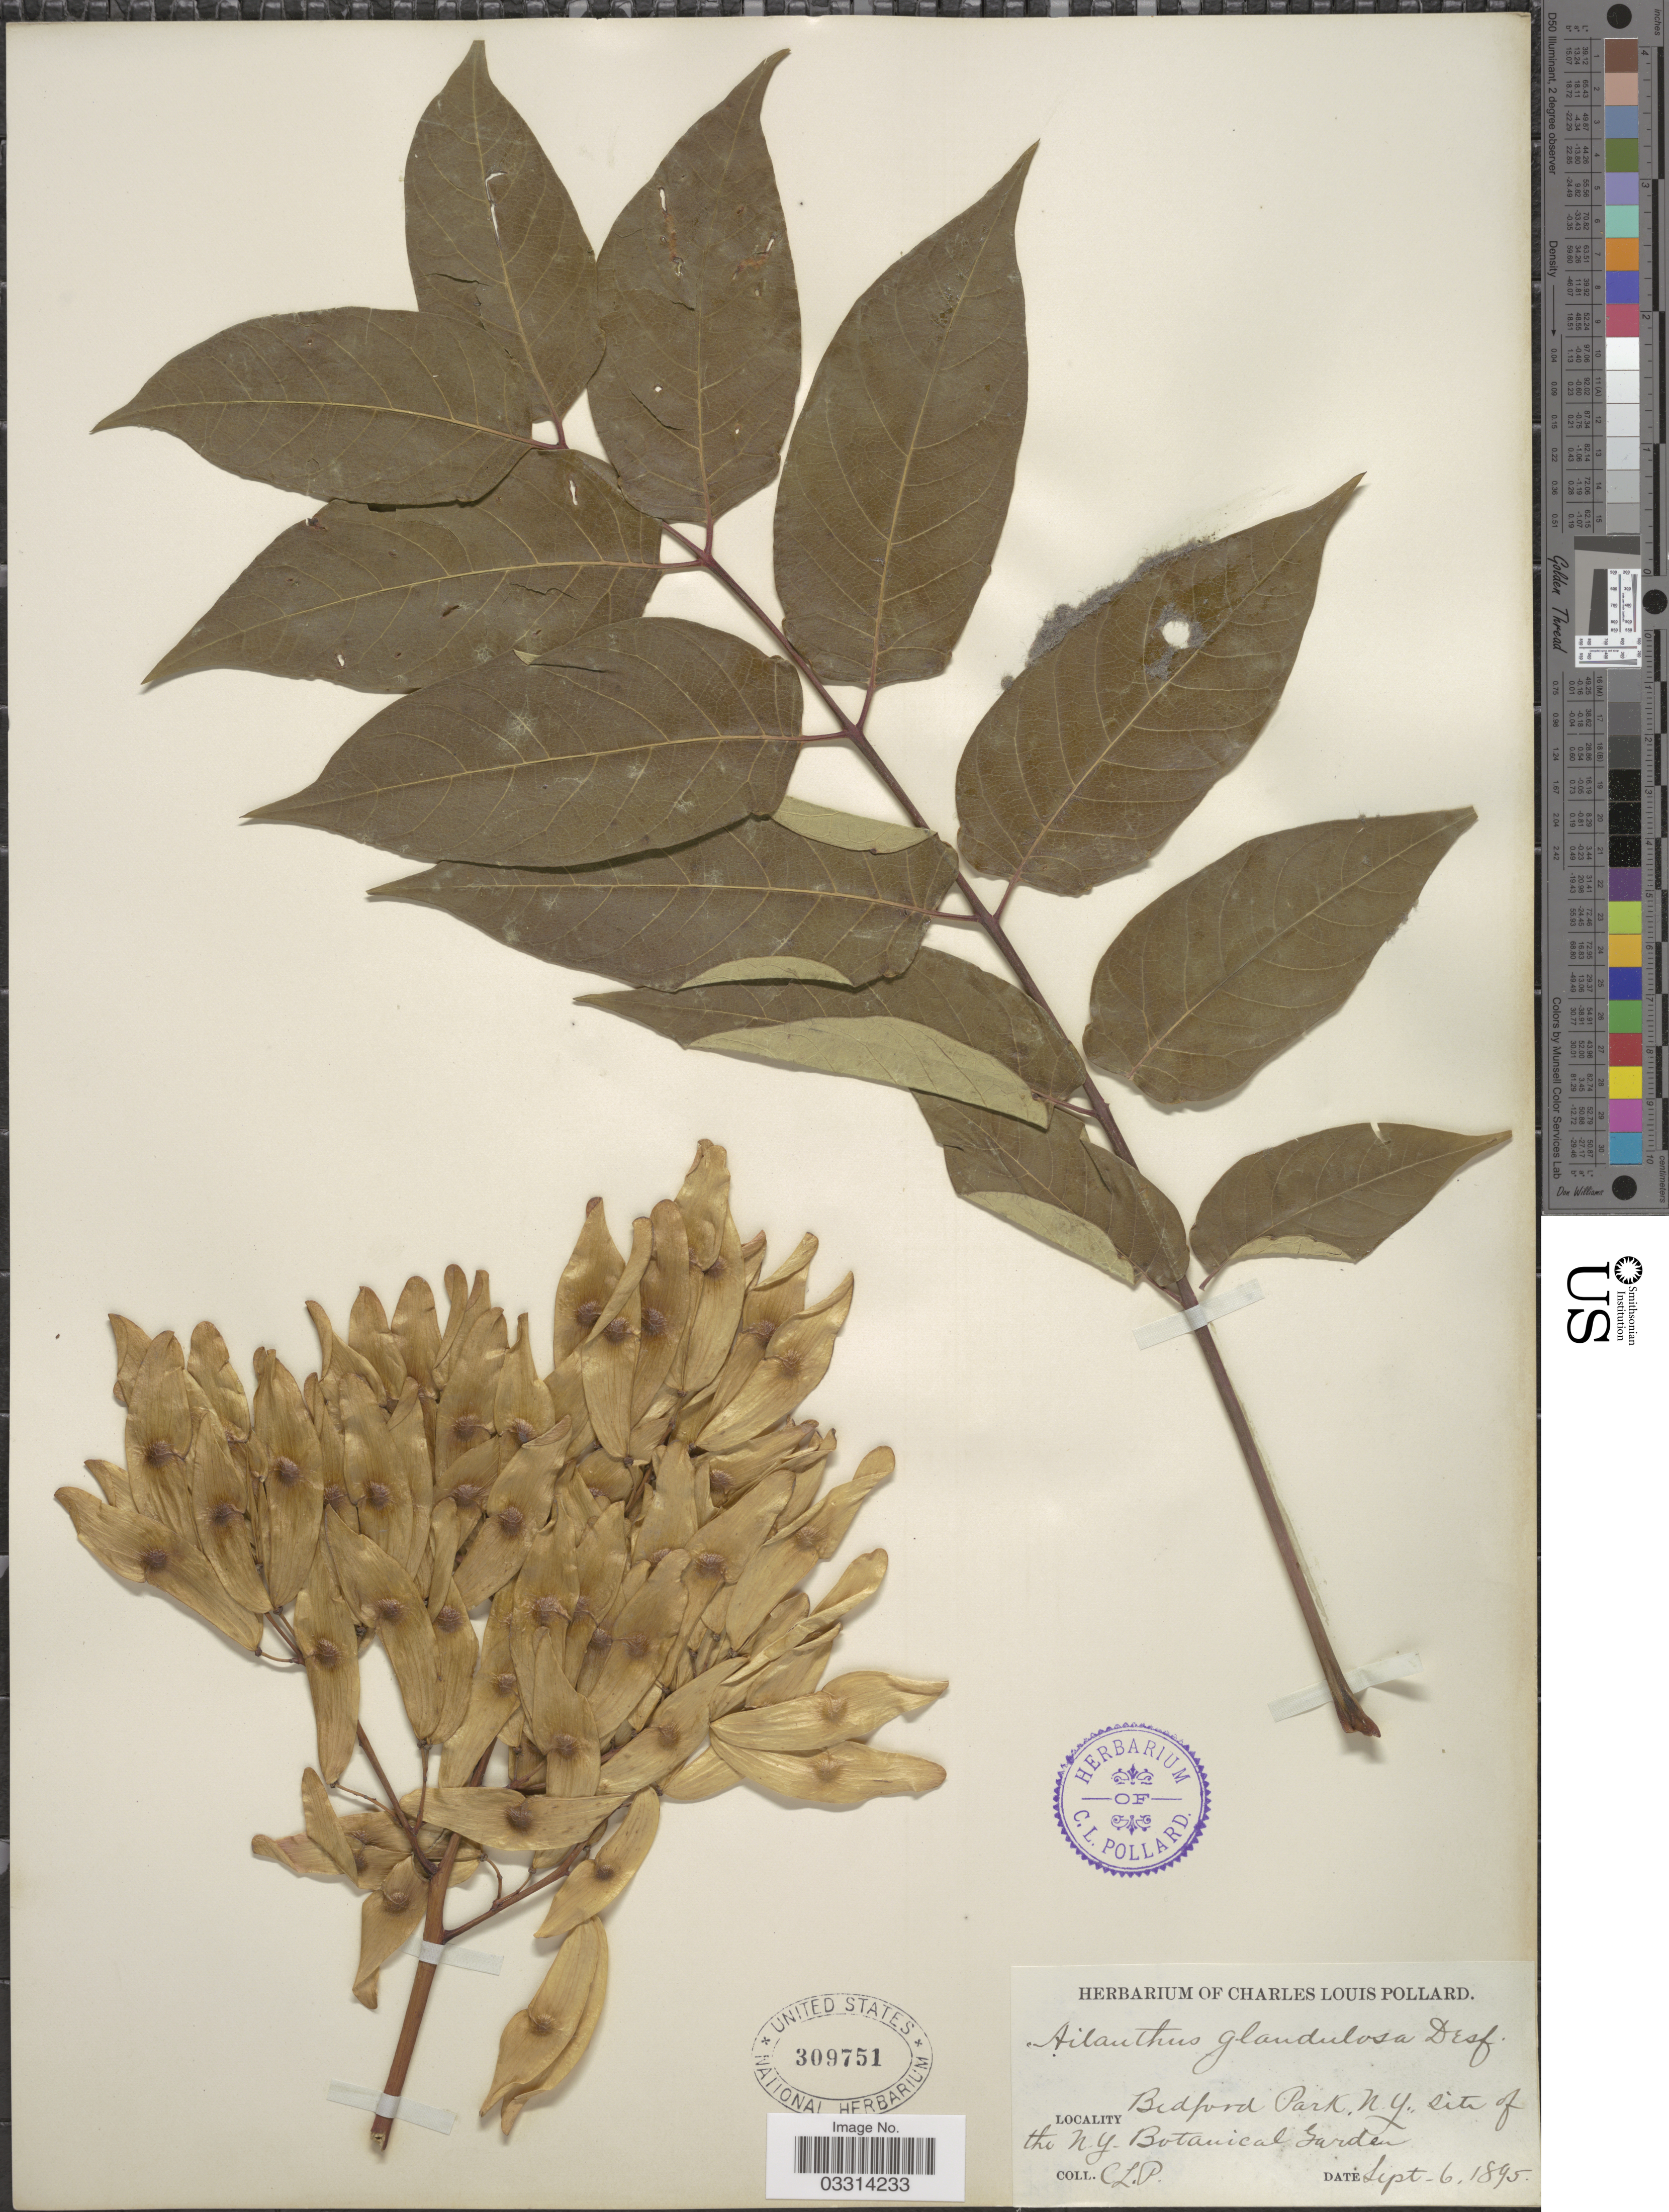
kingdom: Plantae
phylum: Tracheophyta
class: Magnoliopsida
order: Sapindales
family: Simaroubaceae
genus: Ailanthus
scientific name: Ailanthus glandulosa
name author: Desf.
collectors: C. L. Pollard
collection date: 1895-09-06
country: United States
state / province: New York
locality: Bedford Park, site of the N.Y. Botanical Garden.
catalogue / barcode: US 309751